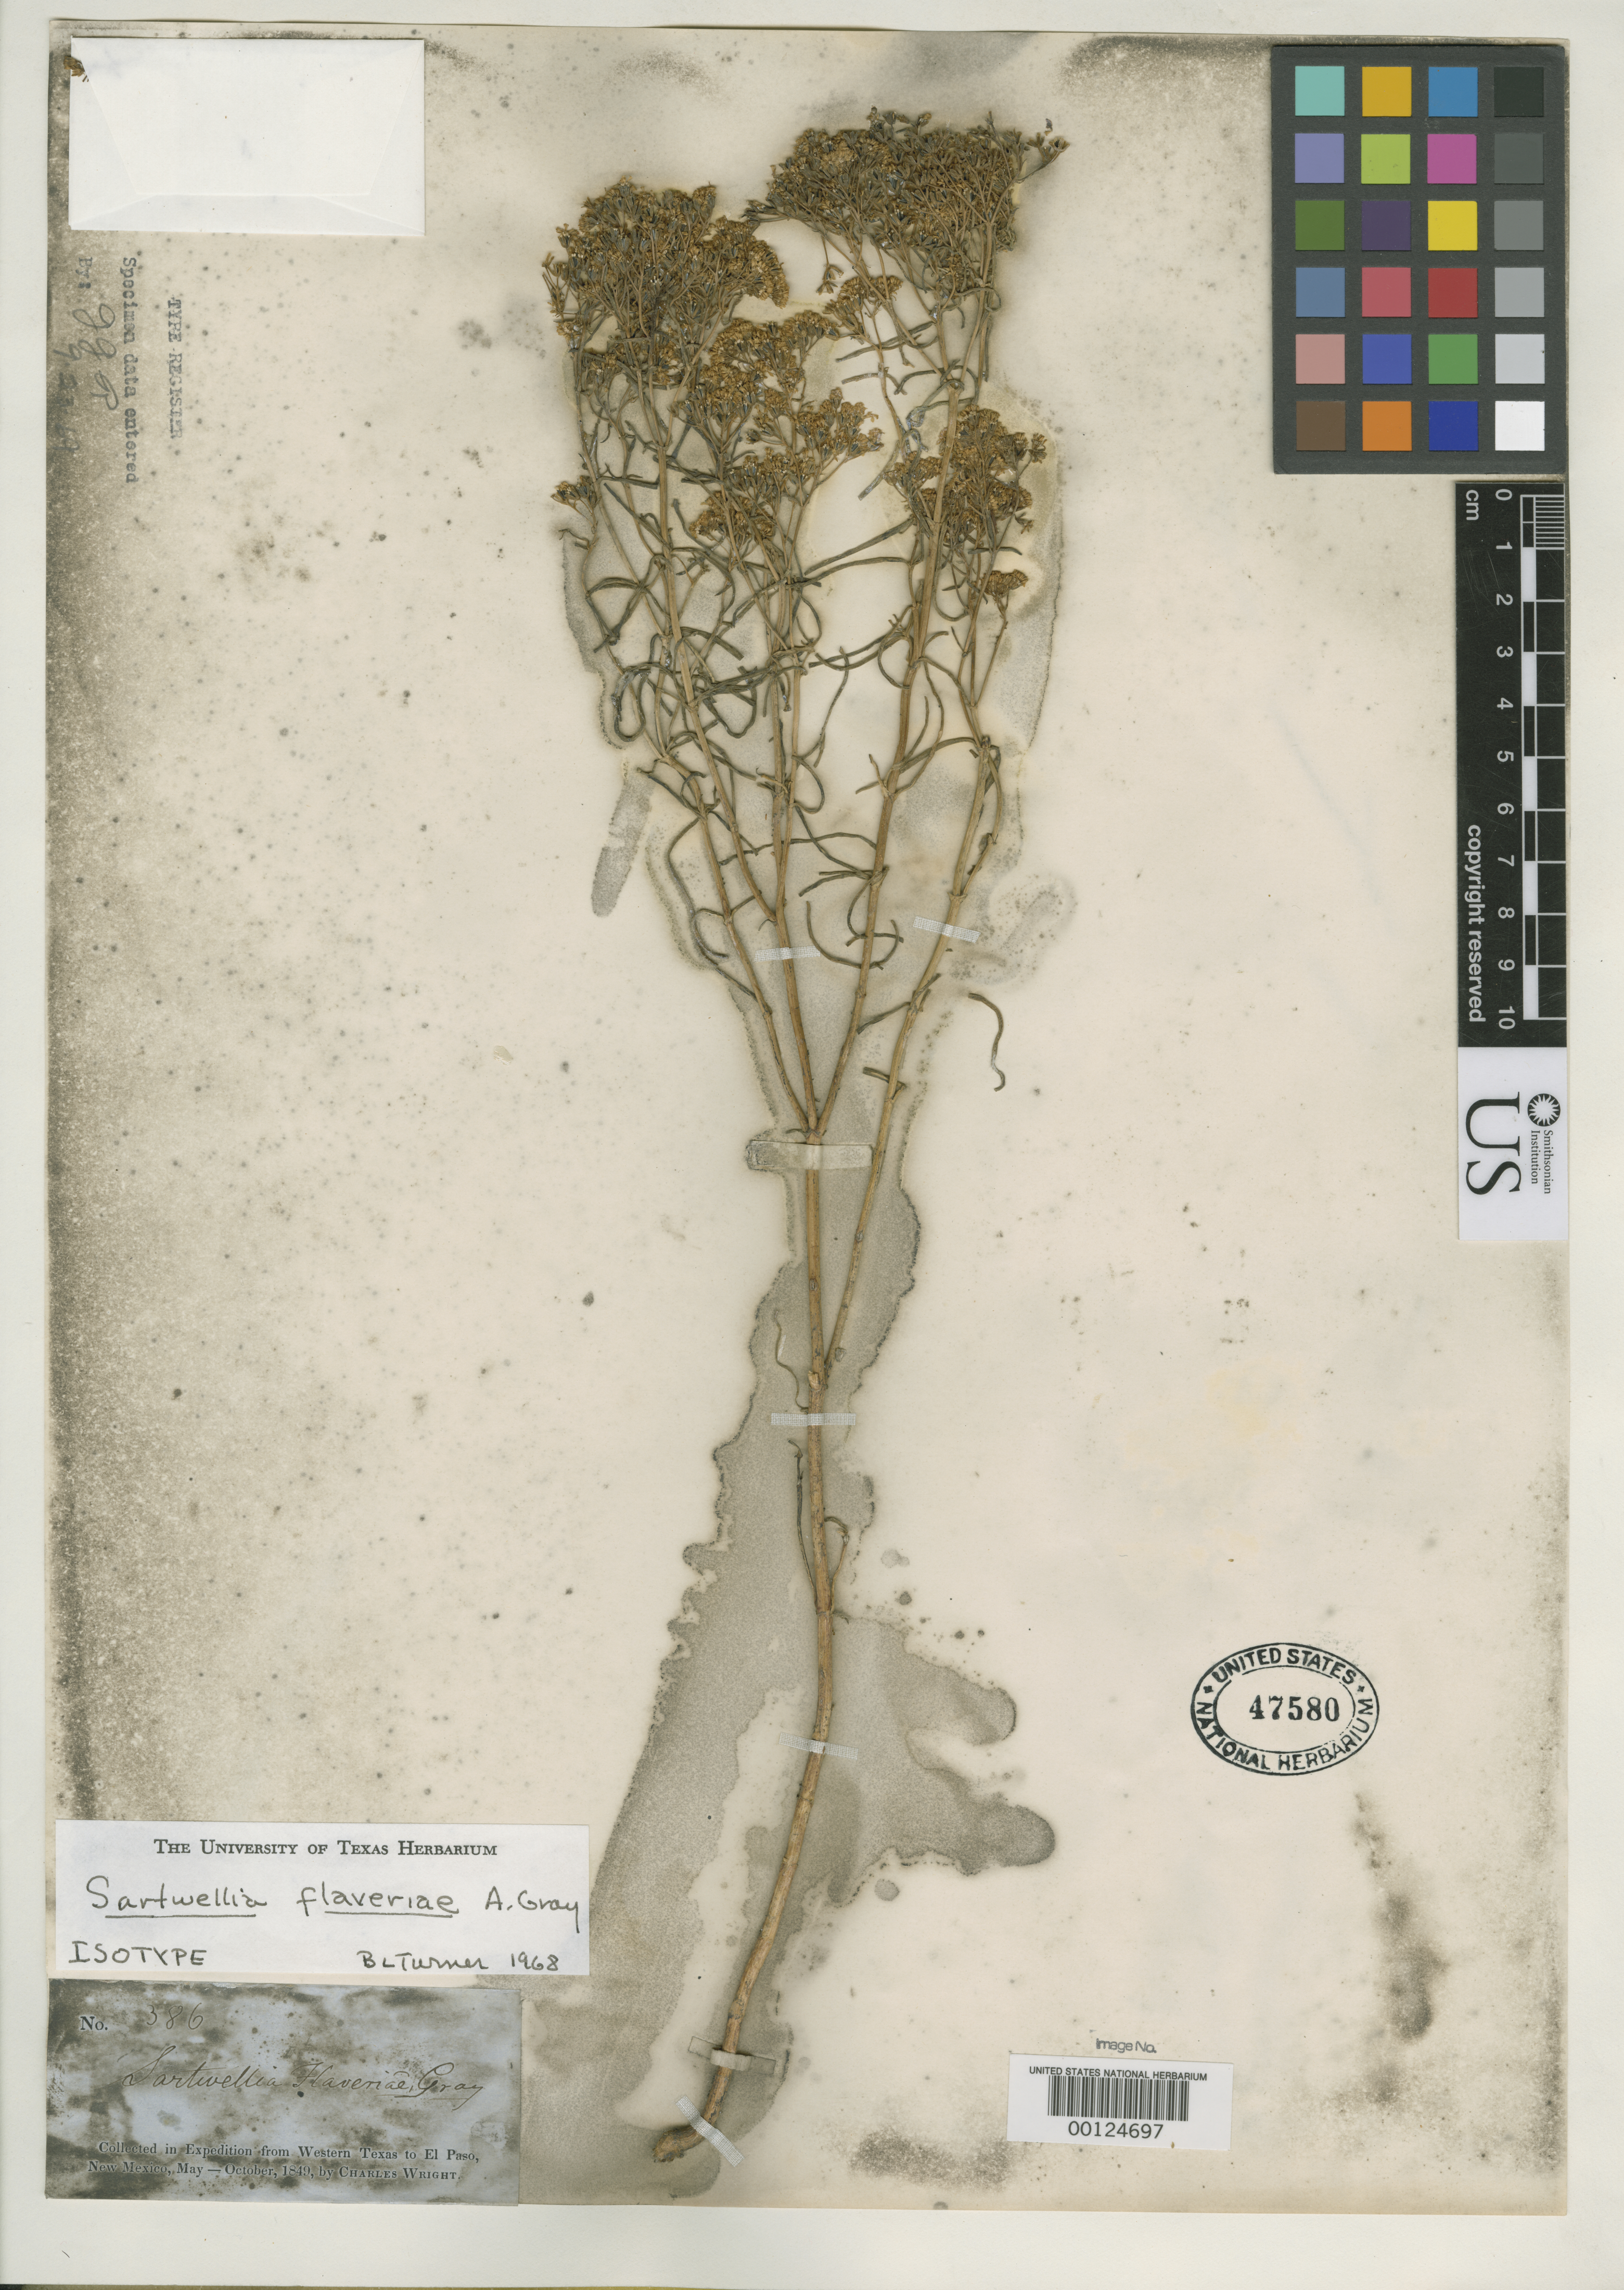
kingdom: Plantae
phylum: Tracheophyta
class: Magnoliopsida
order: Asterales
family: Asteraceae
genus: Sartwellia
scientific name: Sartwellia flaveriae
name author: A. Gray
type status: Isotype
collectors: C. Wright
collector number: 386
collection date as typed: Jul 1849 to -- Oct 1849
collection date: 1849-07/1849-10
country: United States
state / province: Texas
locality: Rio Seco.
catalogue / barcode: US 47580